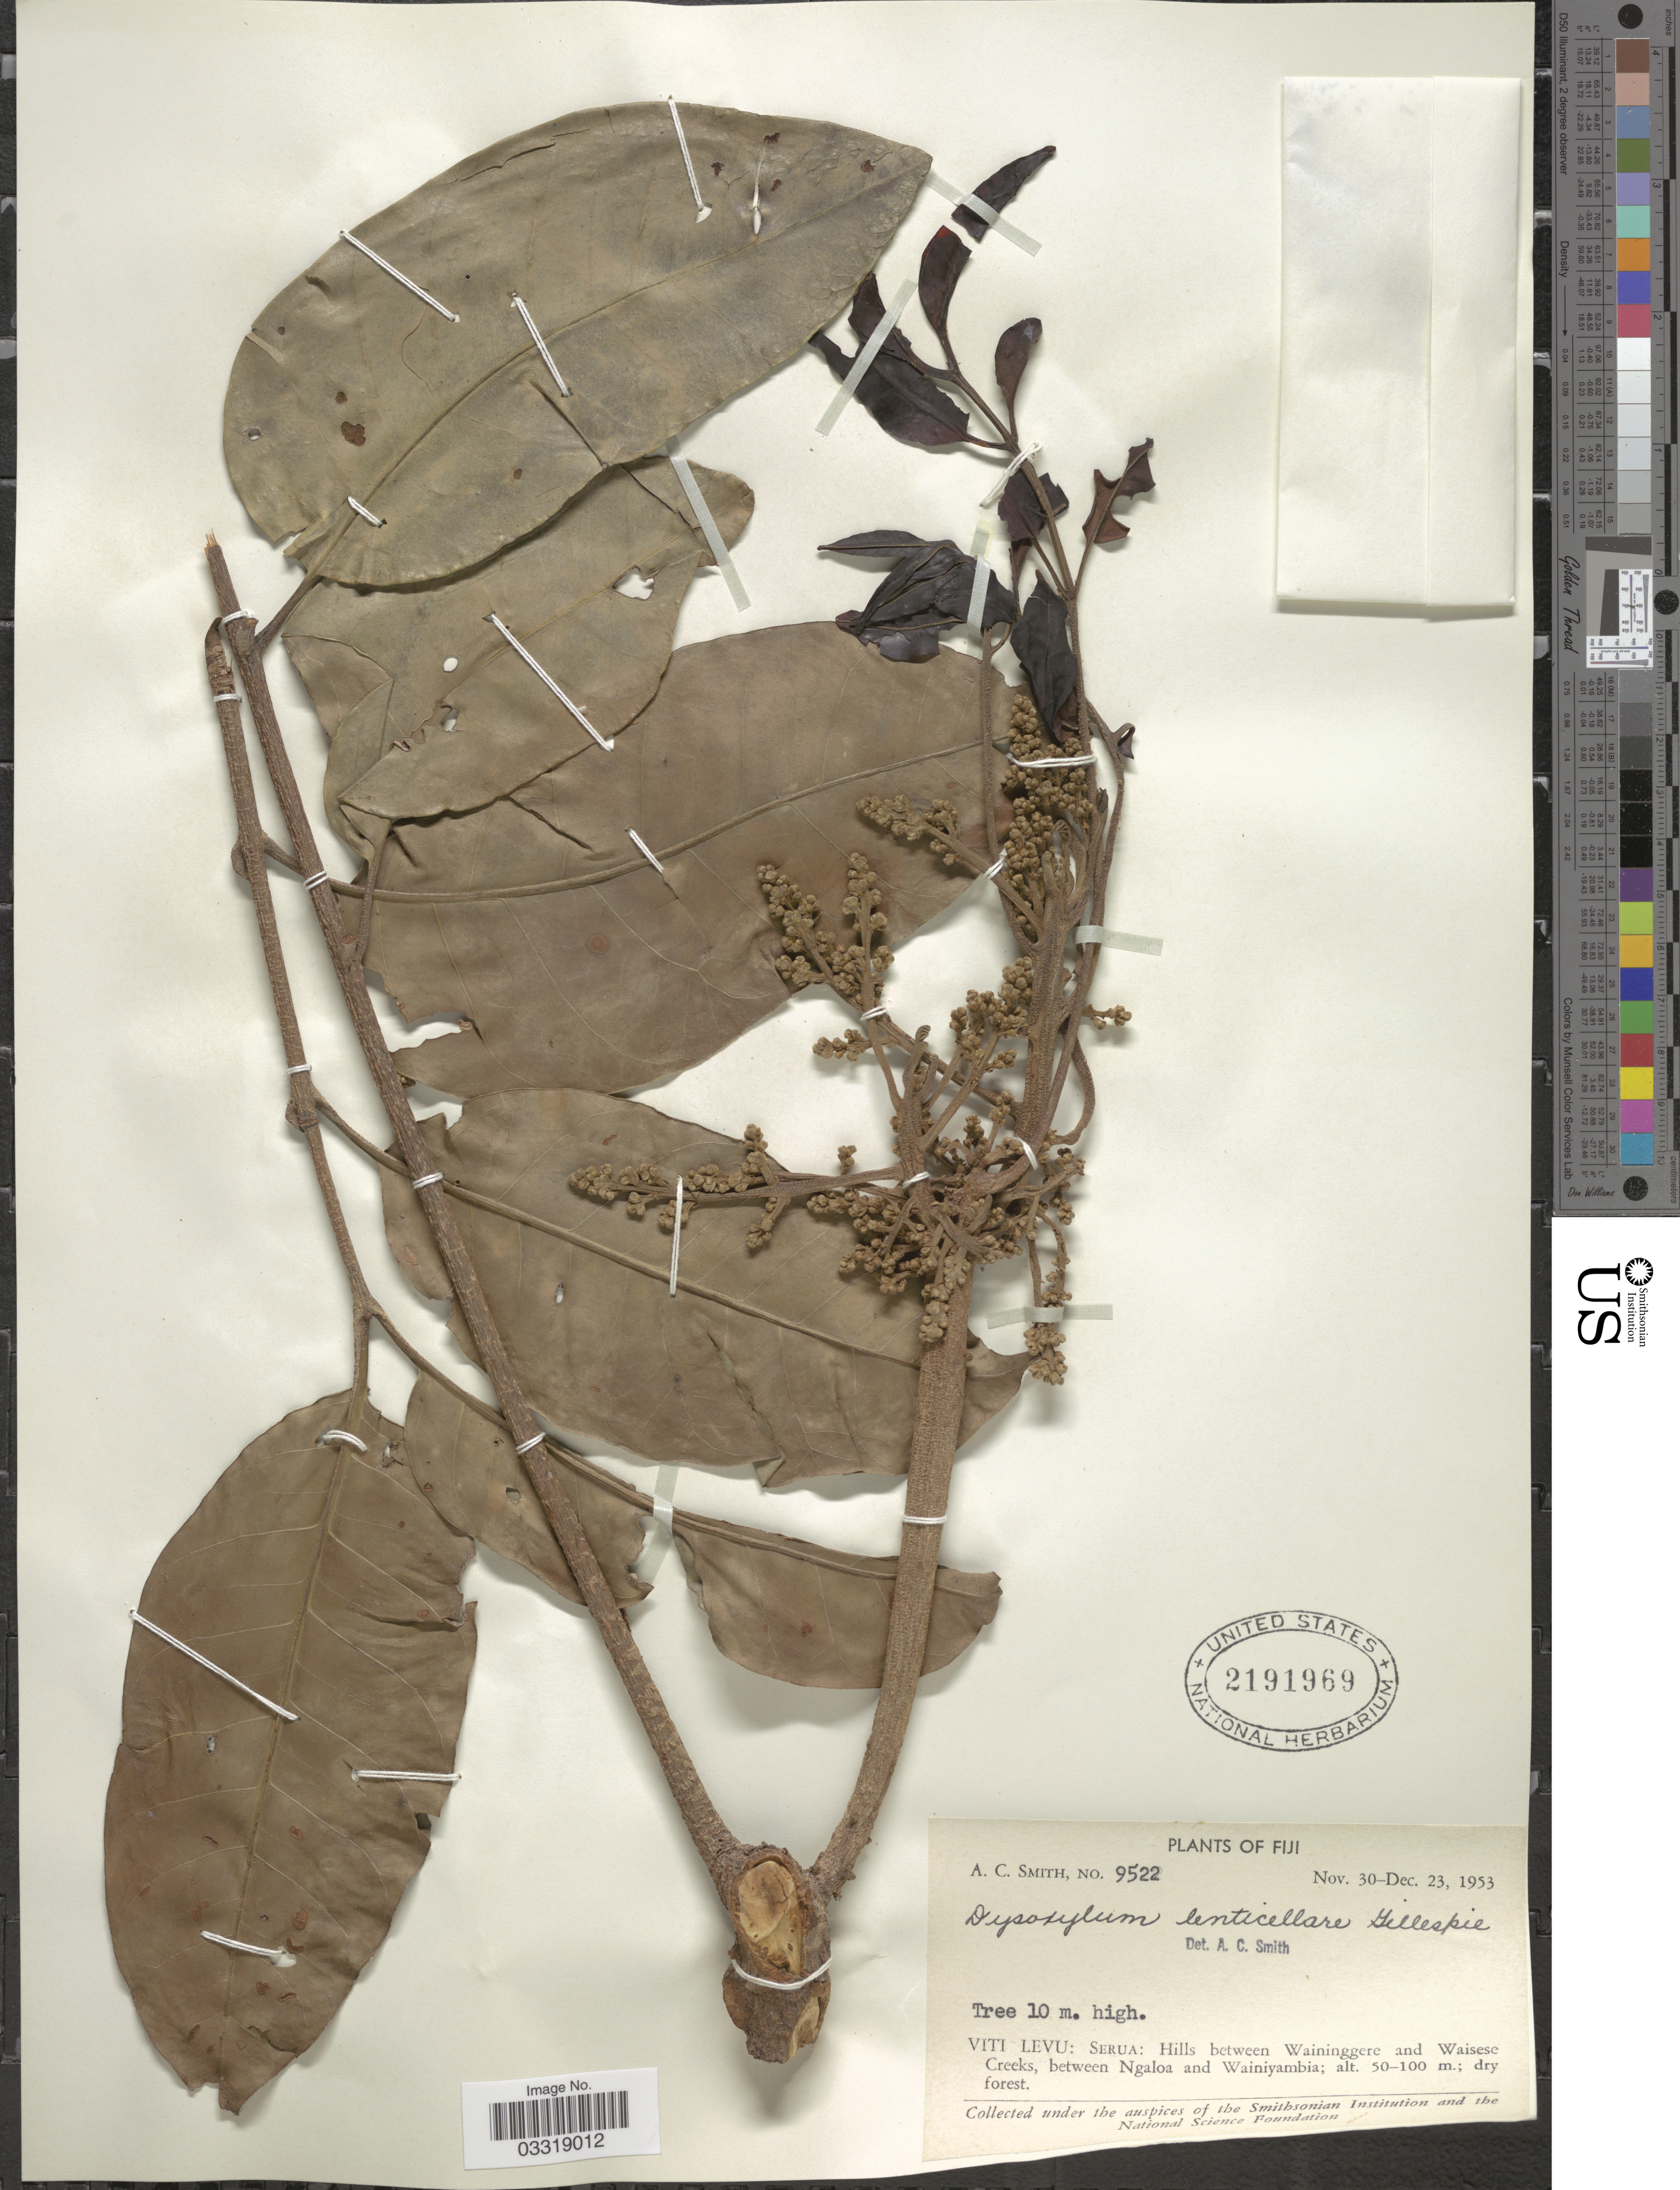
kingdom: Plantae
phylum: Tracheophyta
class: Magnoliopsida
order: Sapindales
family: Meliaceae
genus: Didymocheton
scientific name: Didymocheton lenticellaris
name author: (Gillespie) Harms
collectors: A. C. Smith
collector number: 9522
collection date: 1953-11-30/1953-12-23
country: Fiji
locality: Viti Levu: Serua: Hills between Waininggere and Waisese Creeks, between Ngaloa and Wainiyambia.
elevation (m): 50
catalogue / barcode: US 2191969